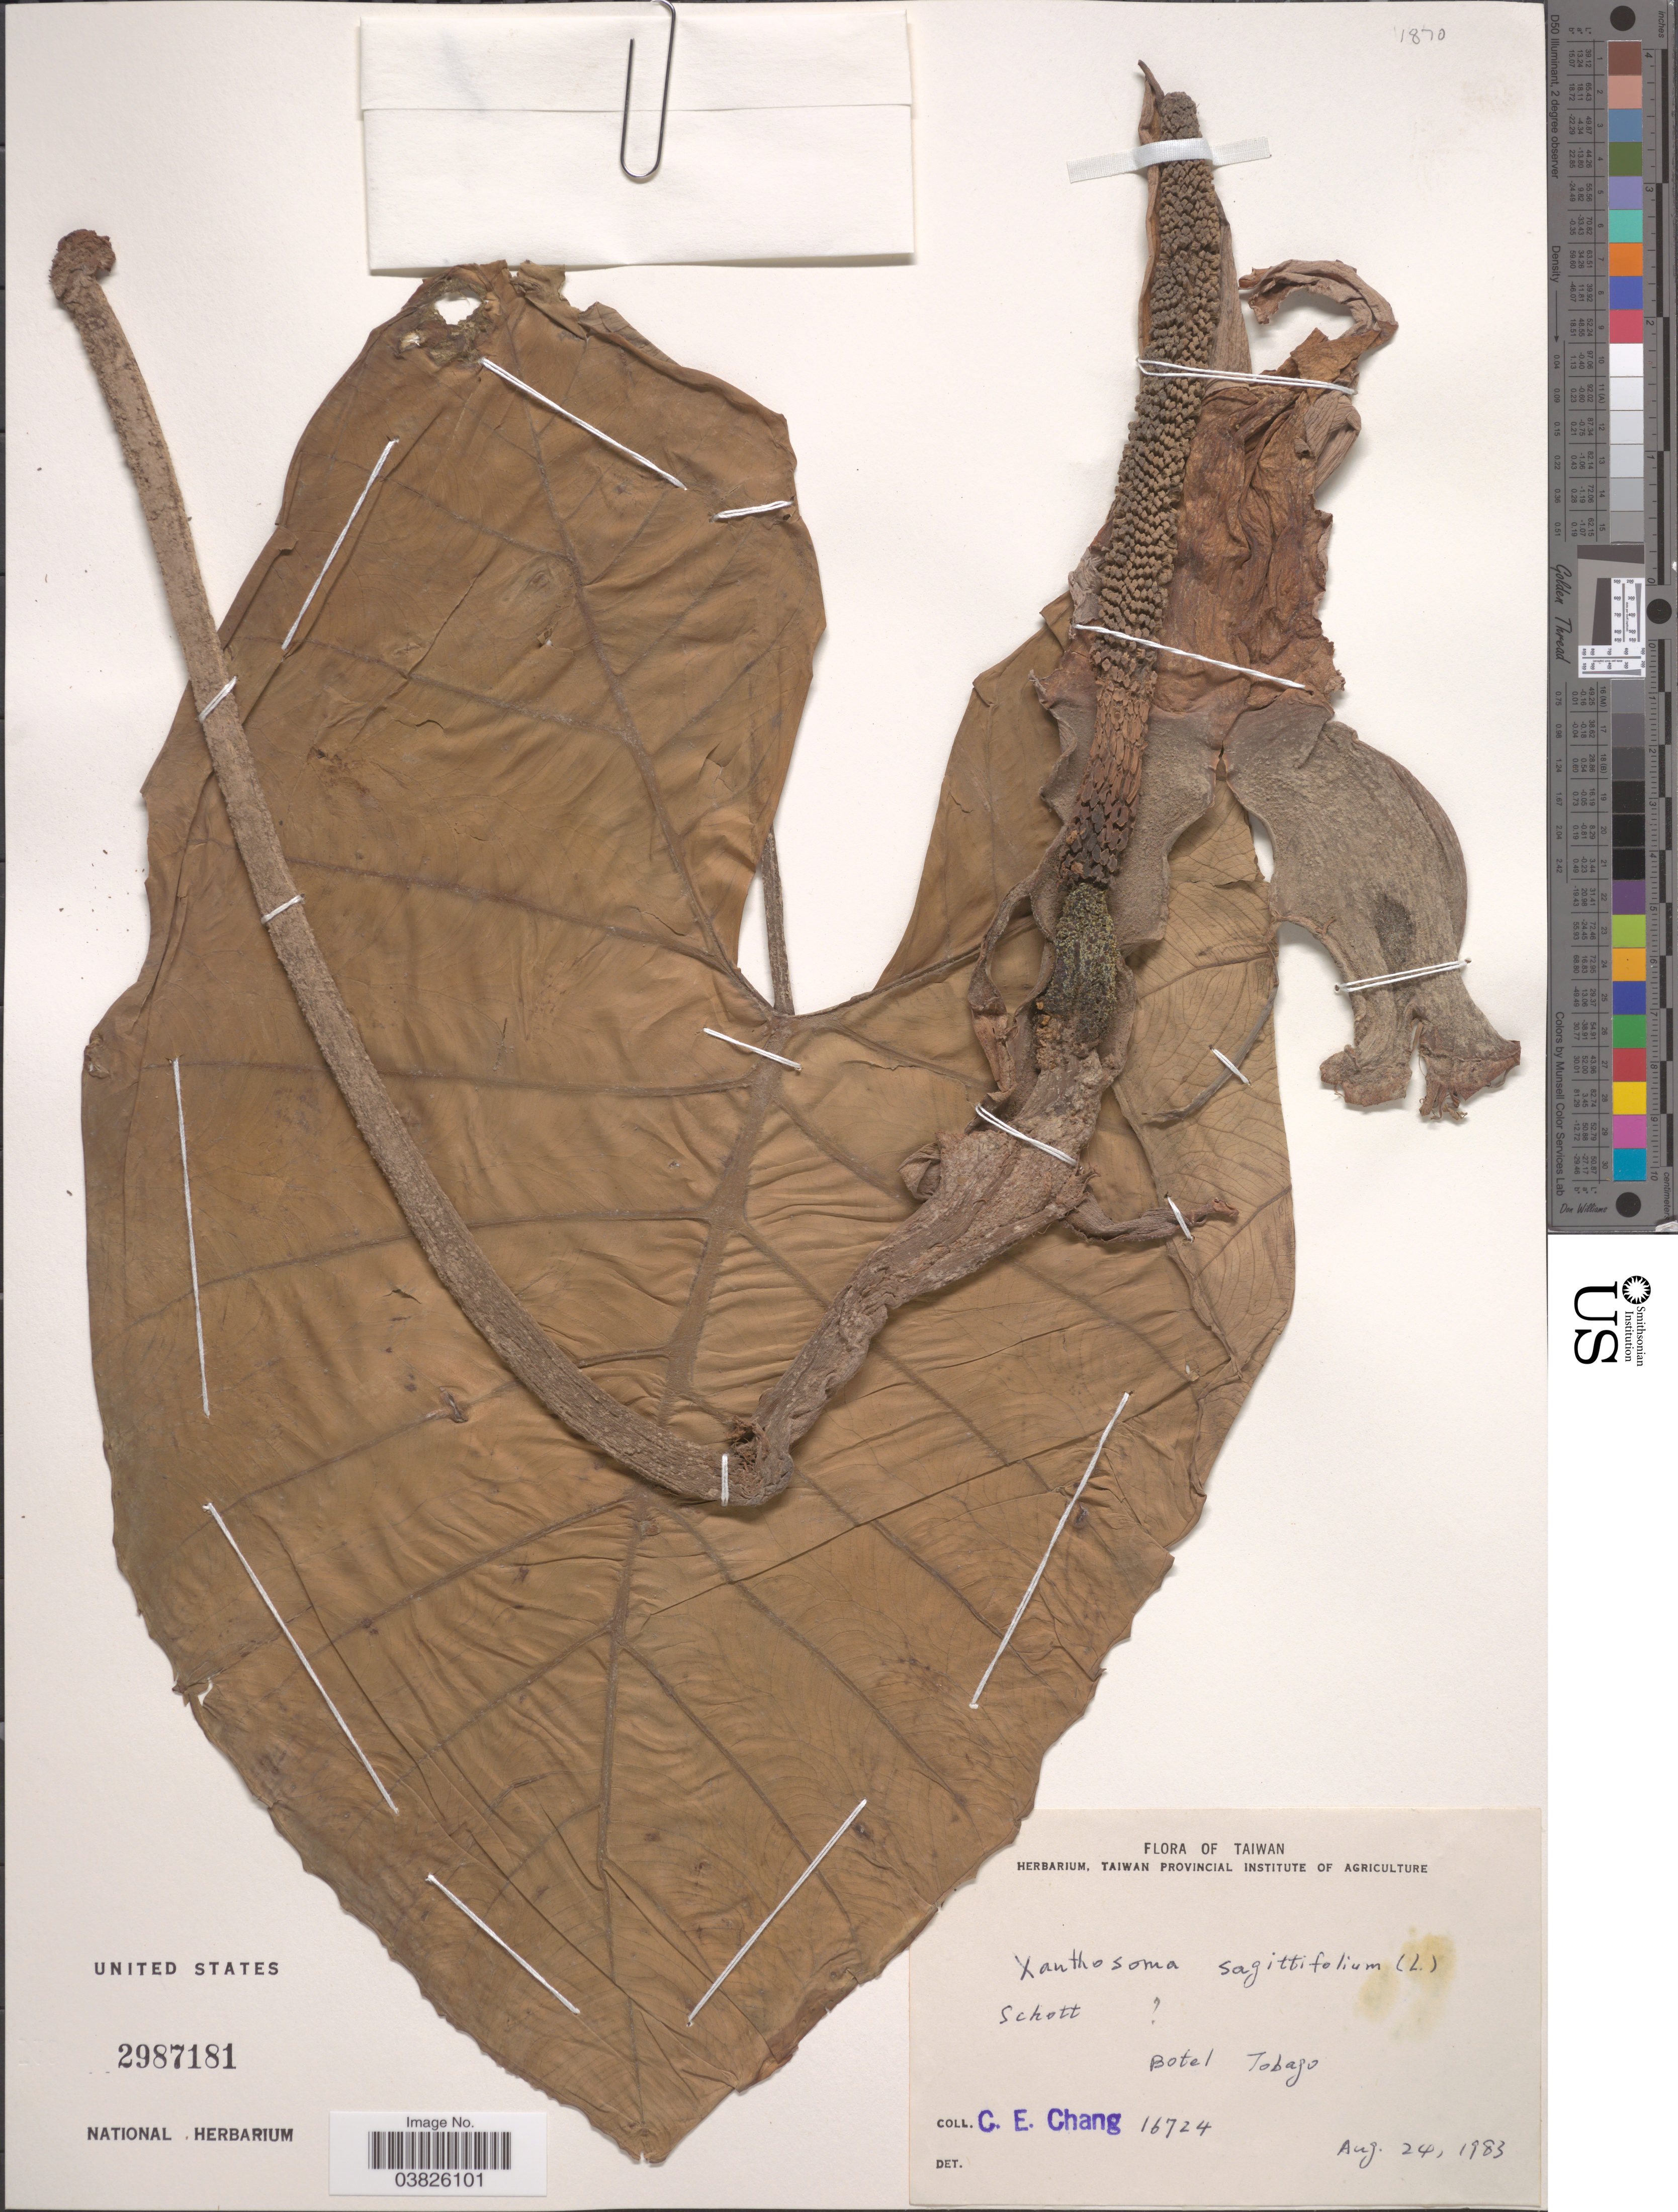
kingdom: Plantae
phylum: Tracheophyta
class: Liliopsida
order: Alismatales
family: Araceae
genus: Xanthosoma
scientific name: Xanthosoma sagittifolium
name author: (L.) Schott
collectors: C. Chang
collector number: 16724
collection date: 1983-08-24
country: Taiwan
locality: Botel Tobago.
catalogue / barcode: US 2987181